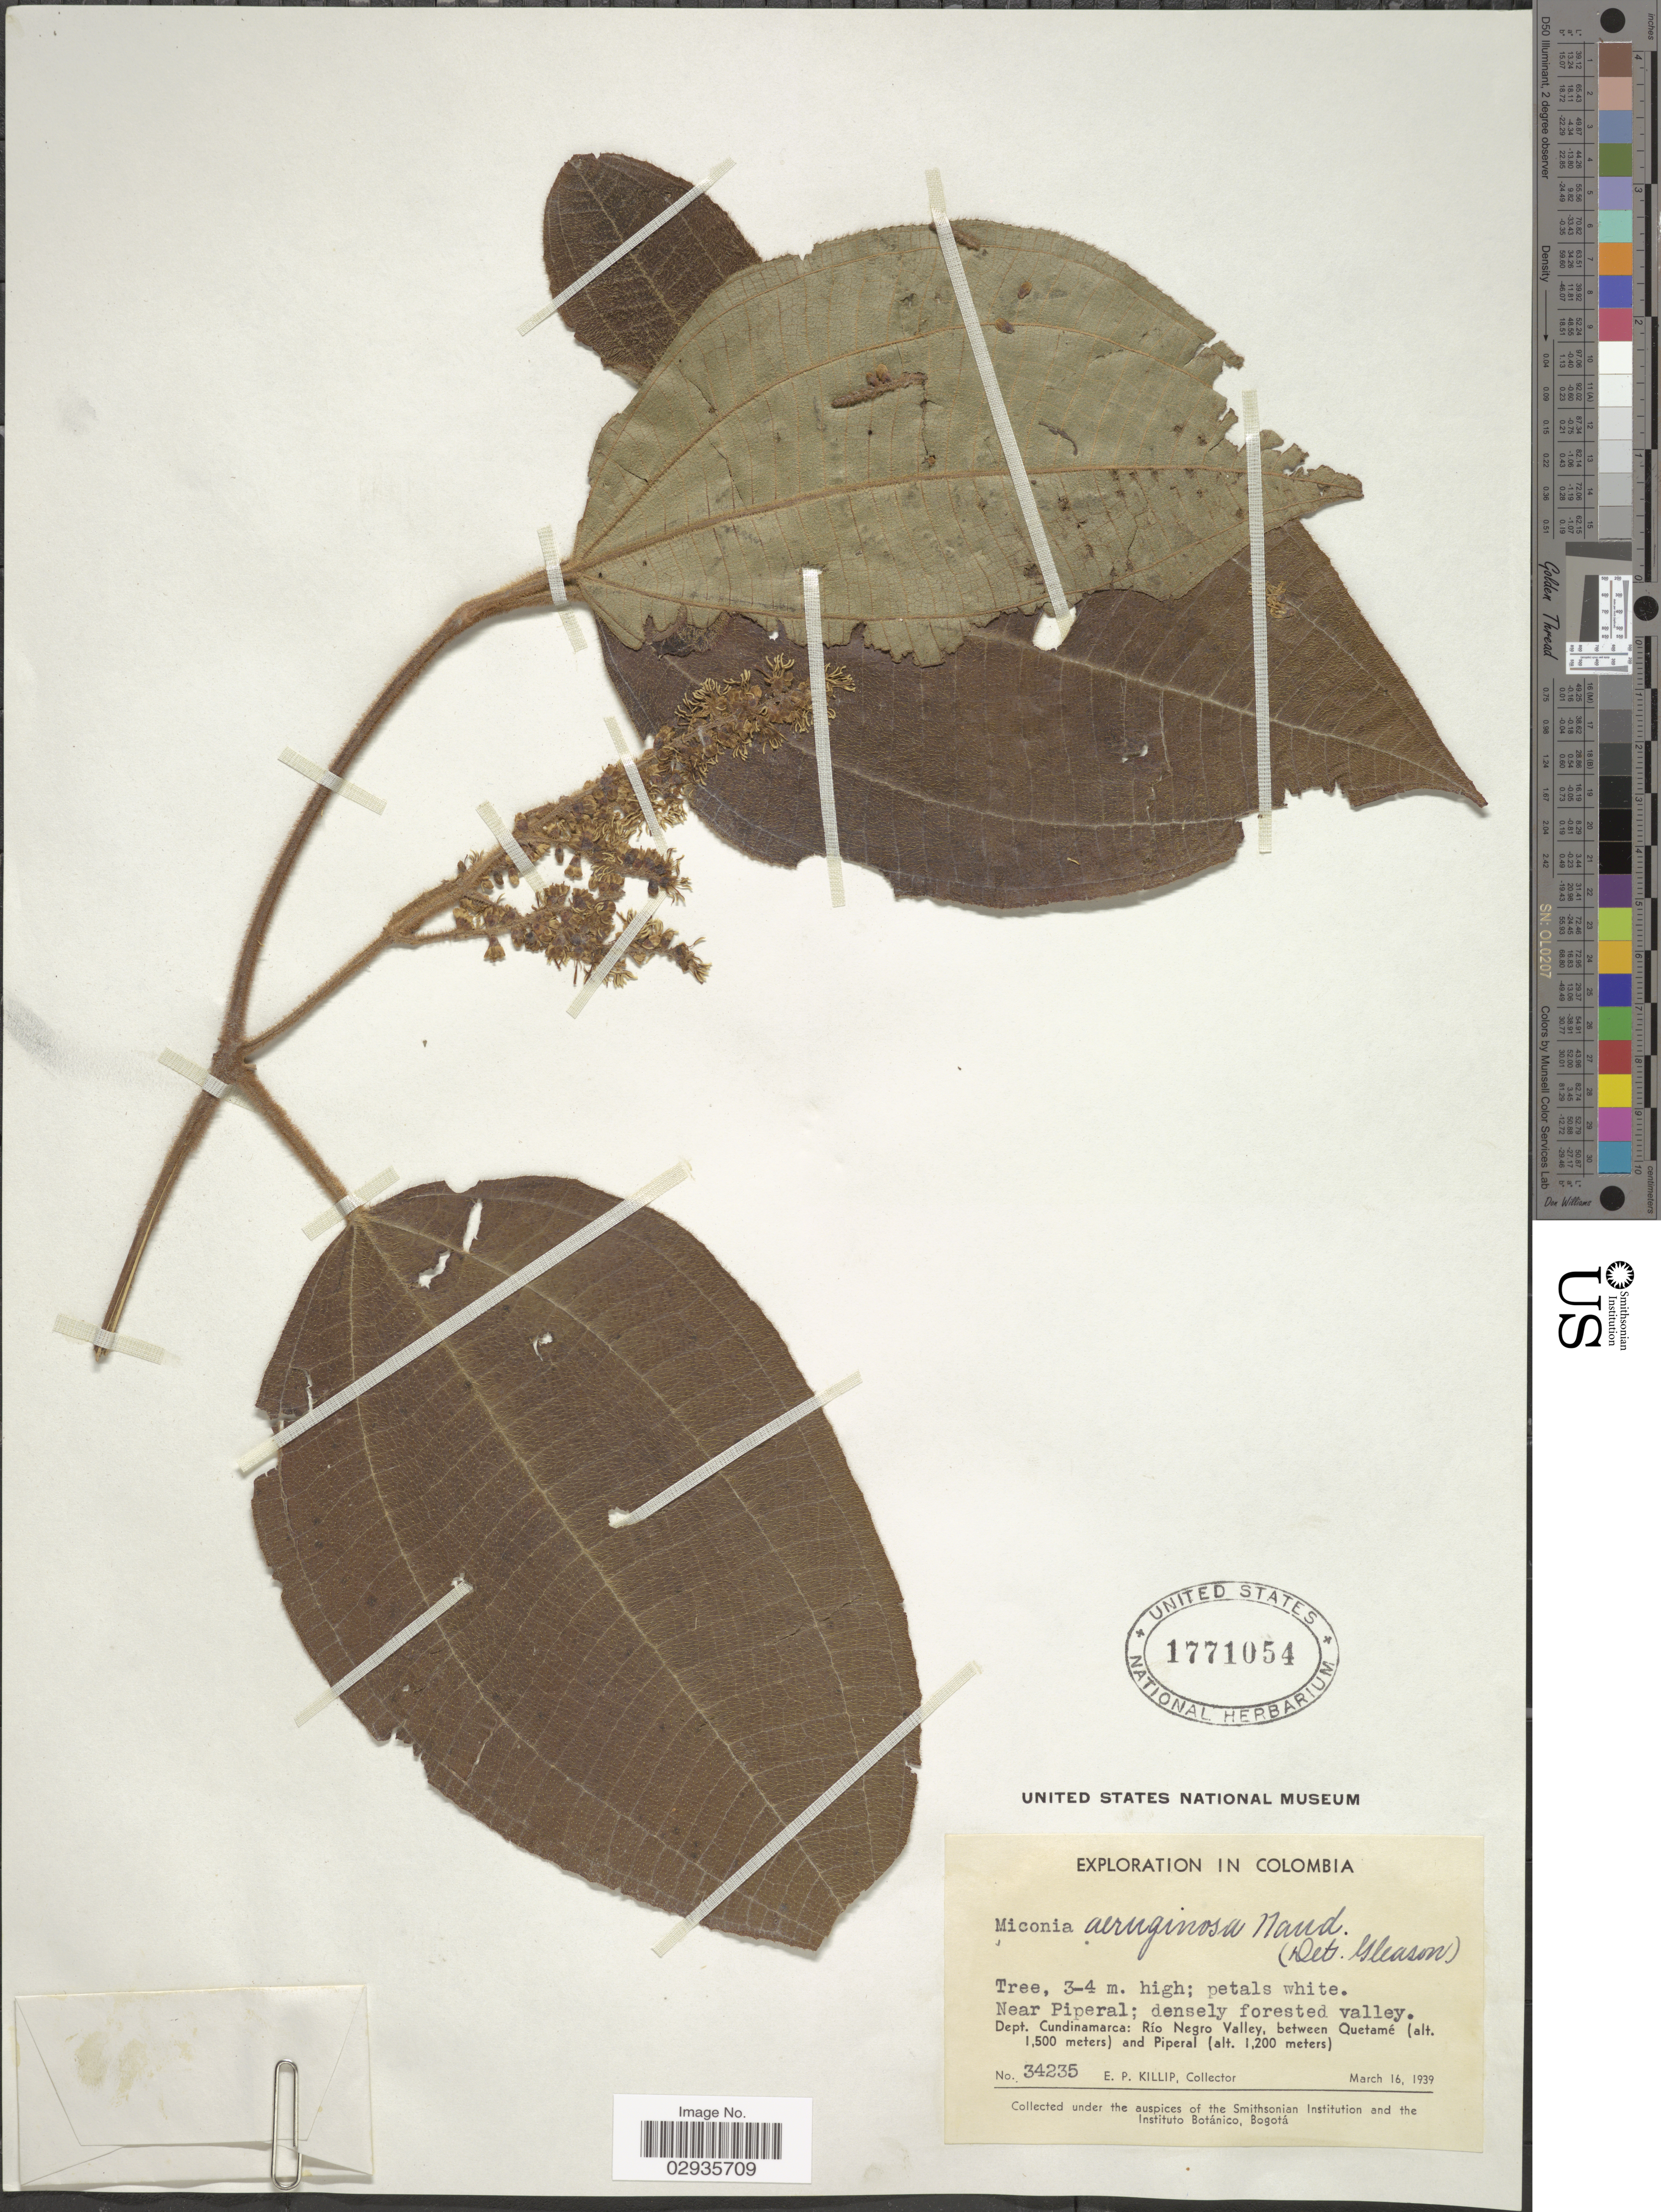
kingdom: Plantae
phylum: Tracheophyta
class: Magnoliopsida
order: Myrtales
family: Melastomataceae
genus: Miconia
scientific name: Miconia aeruginosa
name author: Naudin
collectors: E. P. Killip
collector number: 34235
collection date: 1939-03-16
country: Colombia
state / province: Cundinamarca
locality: Near Piperal. Dept. Cundinamarca: Río Negro Valley, between Quetamé and Piperal.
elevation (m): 1200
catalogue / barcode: US 1771054